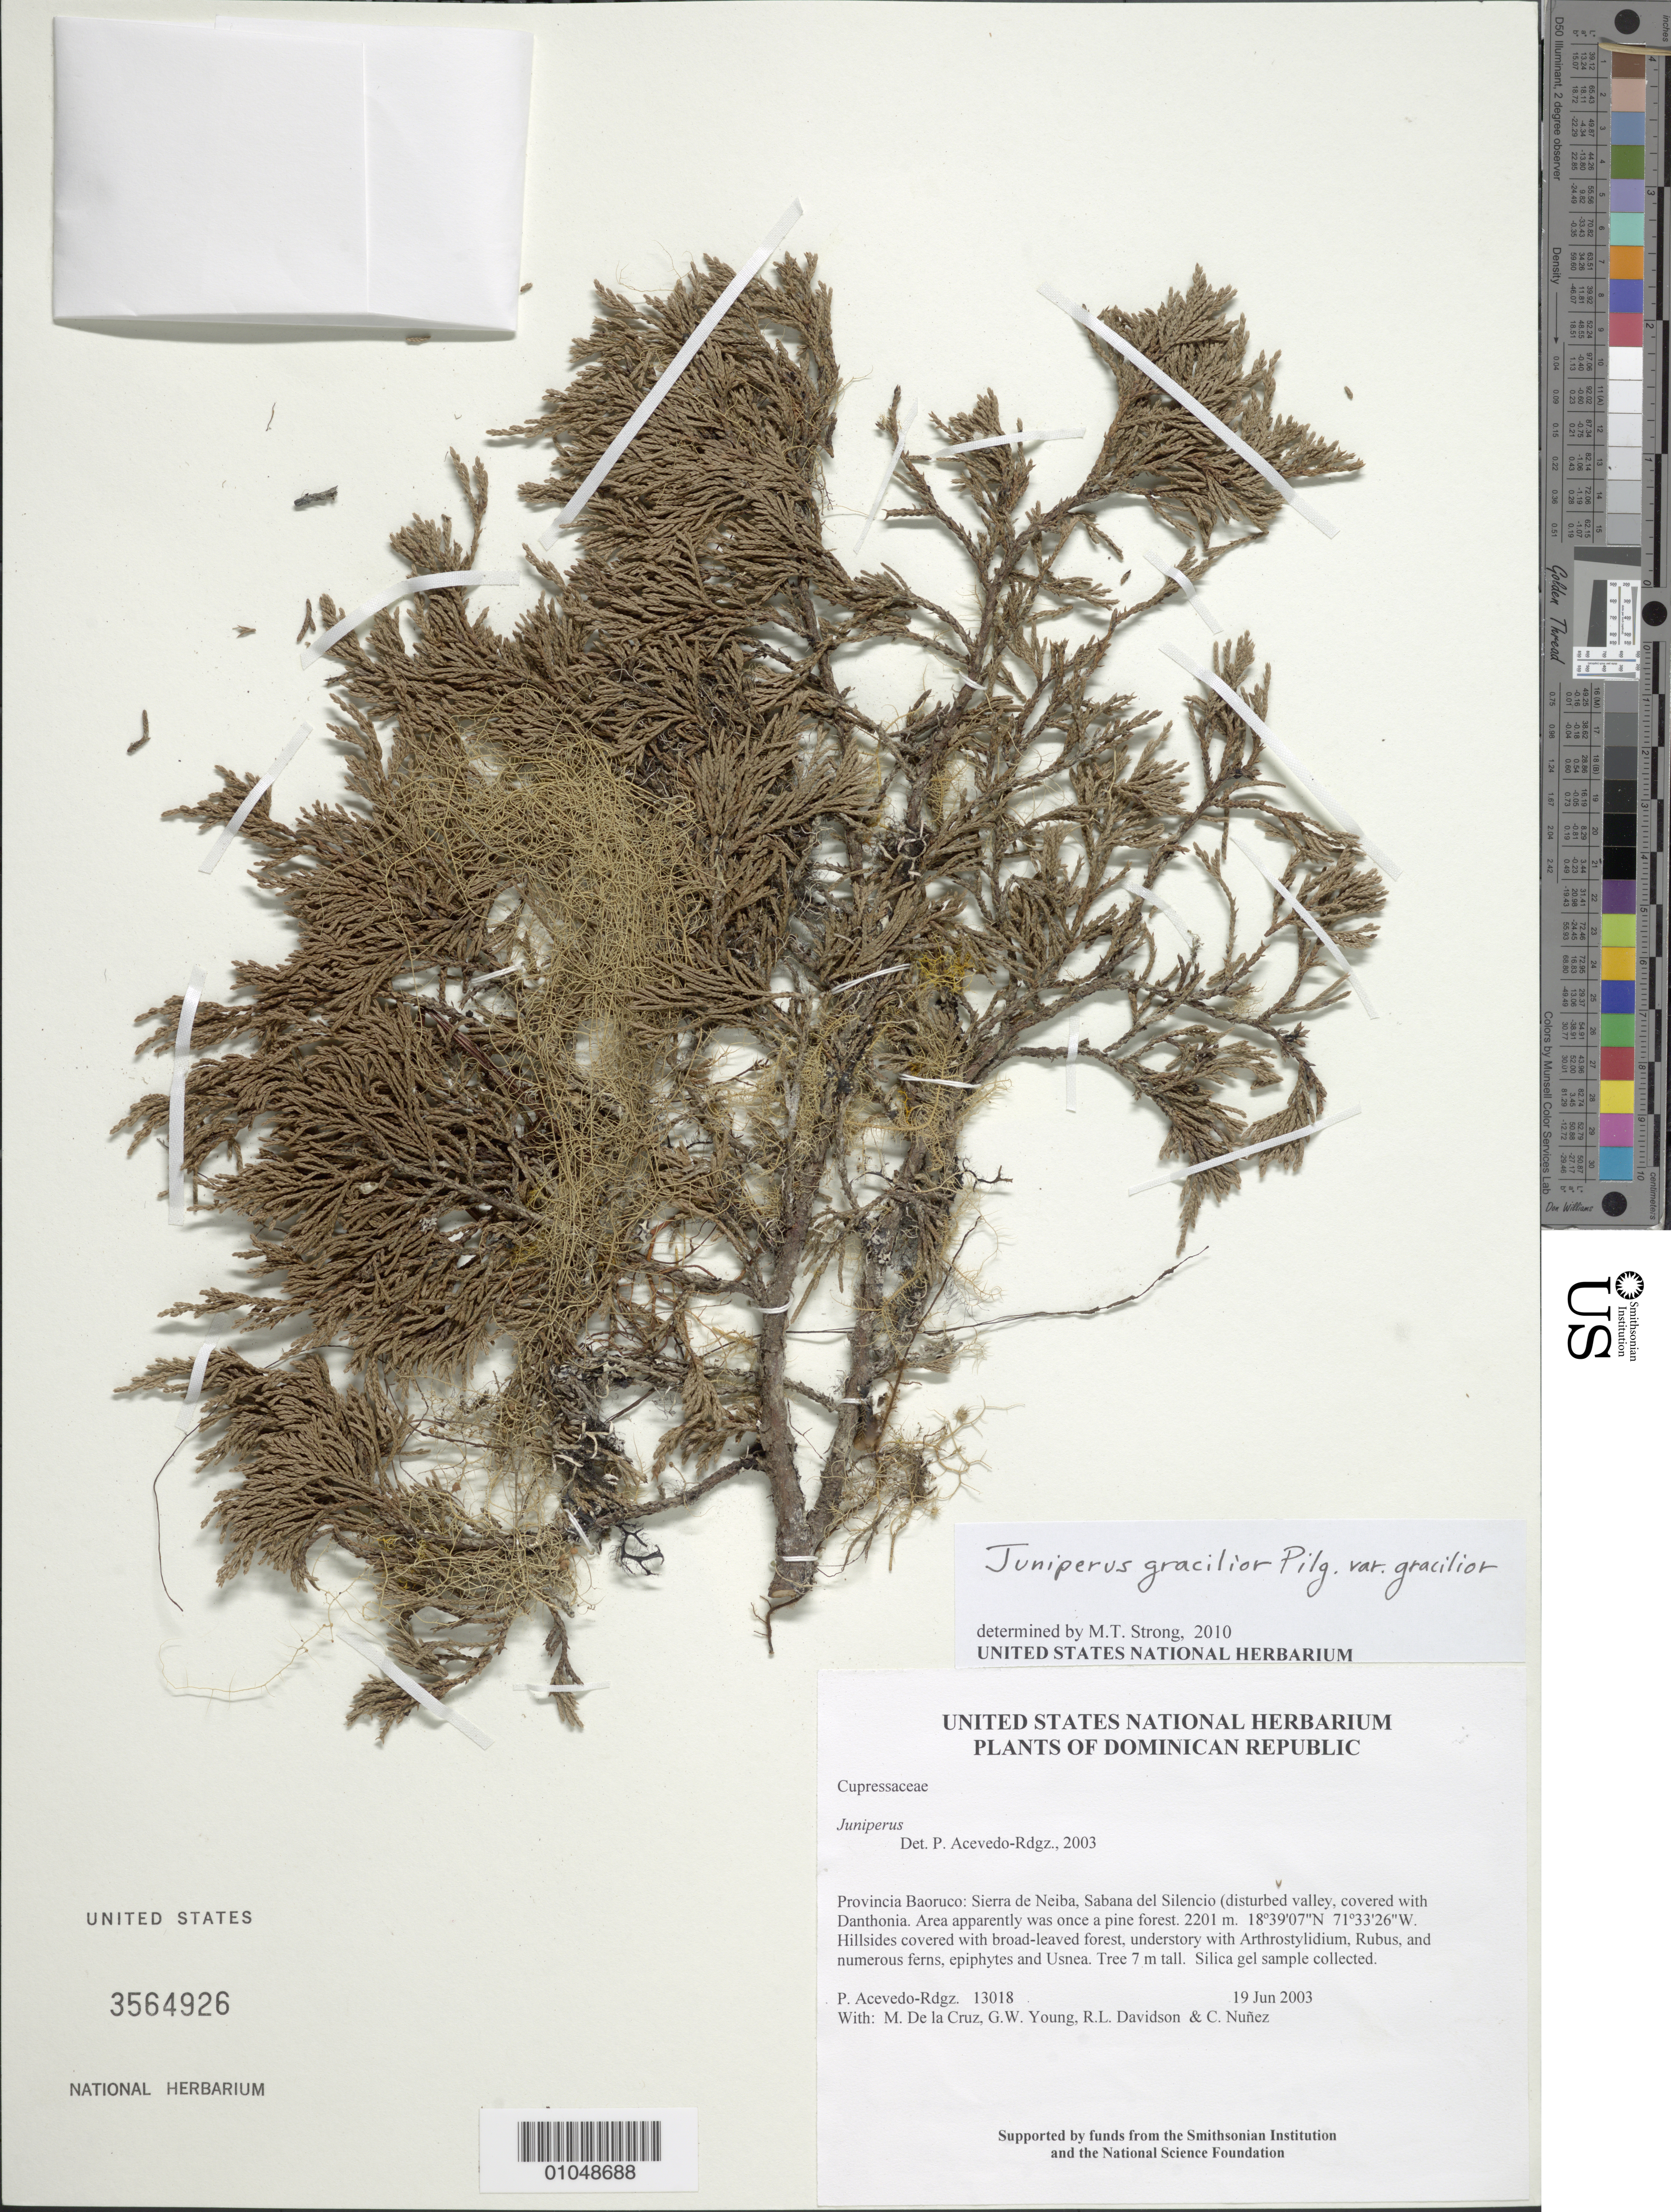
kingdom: Plantae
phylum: Tracheophyta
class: Pinopsida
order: Pinales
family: Cupressaceae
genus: Juniperus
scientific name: Juniperus gracilior var. gracilior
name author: Pilg.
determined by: Strong, M. T., (US), Smithsonian Institution - National Museum of Natural History (UNITED STATES)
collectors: P. Acevedo-Rodr., M. de la Cruz, J. Rawlins, G. Young, R. Davidson & C. Nunez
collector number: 13018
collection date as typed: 19 Jun 2003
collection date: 2003-06-19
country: Dominican Republic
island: Hispaniola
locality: Provincia Baoruco: Sierra de Neiba, Sabana del Silencio (disturbed valley, covered with Danthonia. Area apparently was once a pine forest.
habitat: Hillsides covered with broad-leaved forest, understory with Arthrostylidium, Rubus, and numerous ferns, epiphytes and Usnea.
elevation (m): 2201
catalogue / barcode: US 3564926